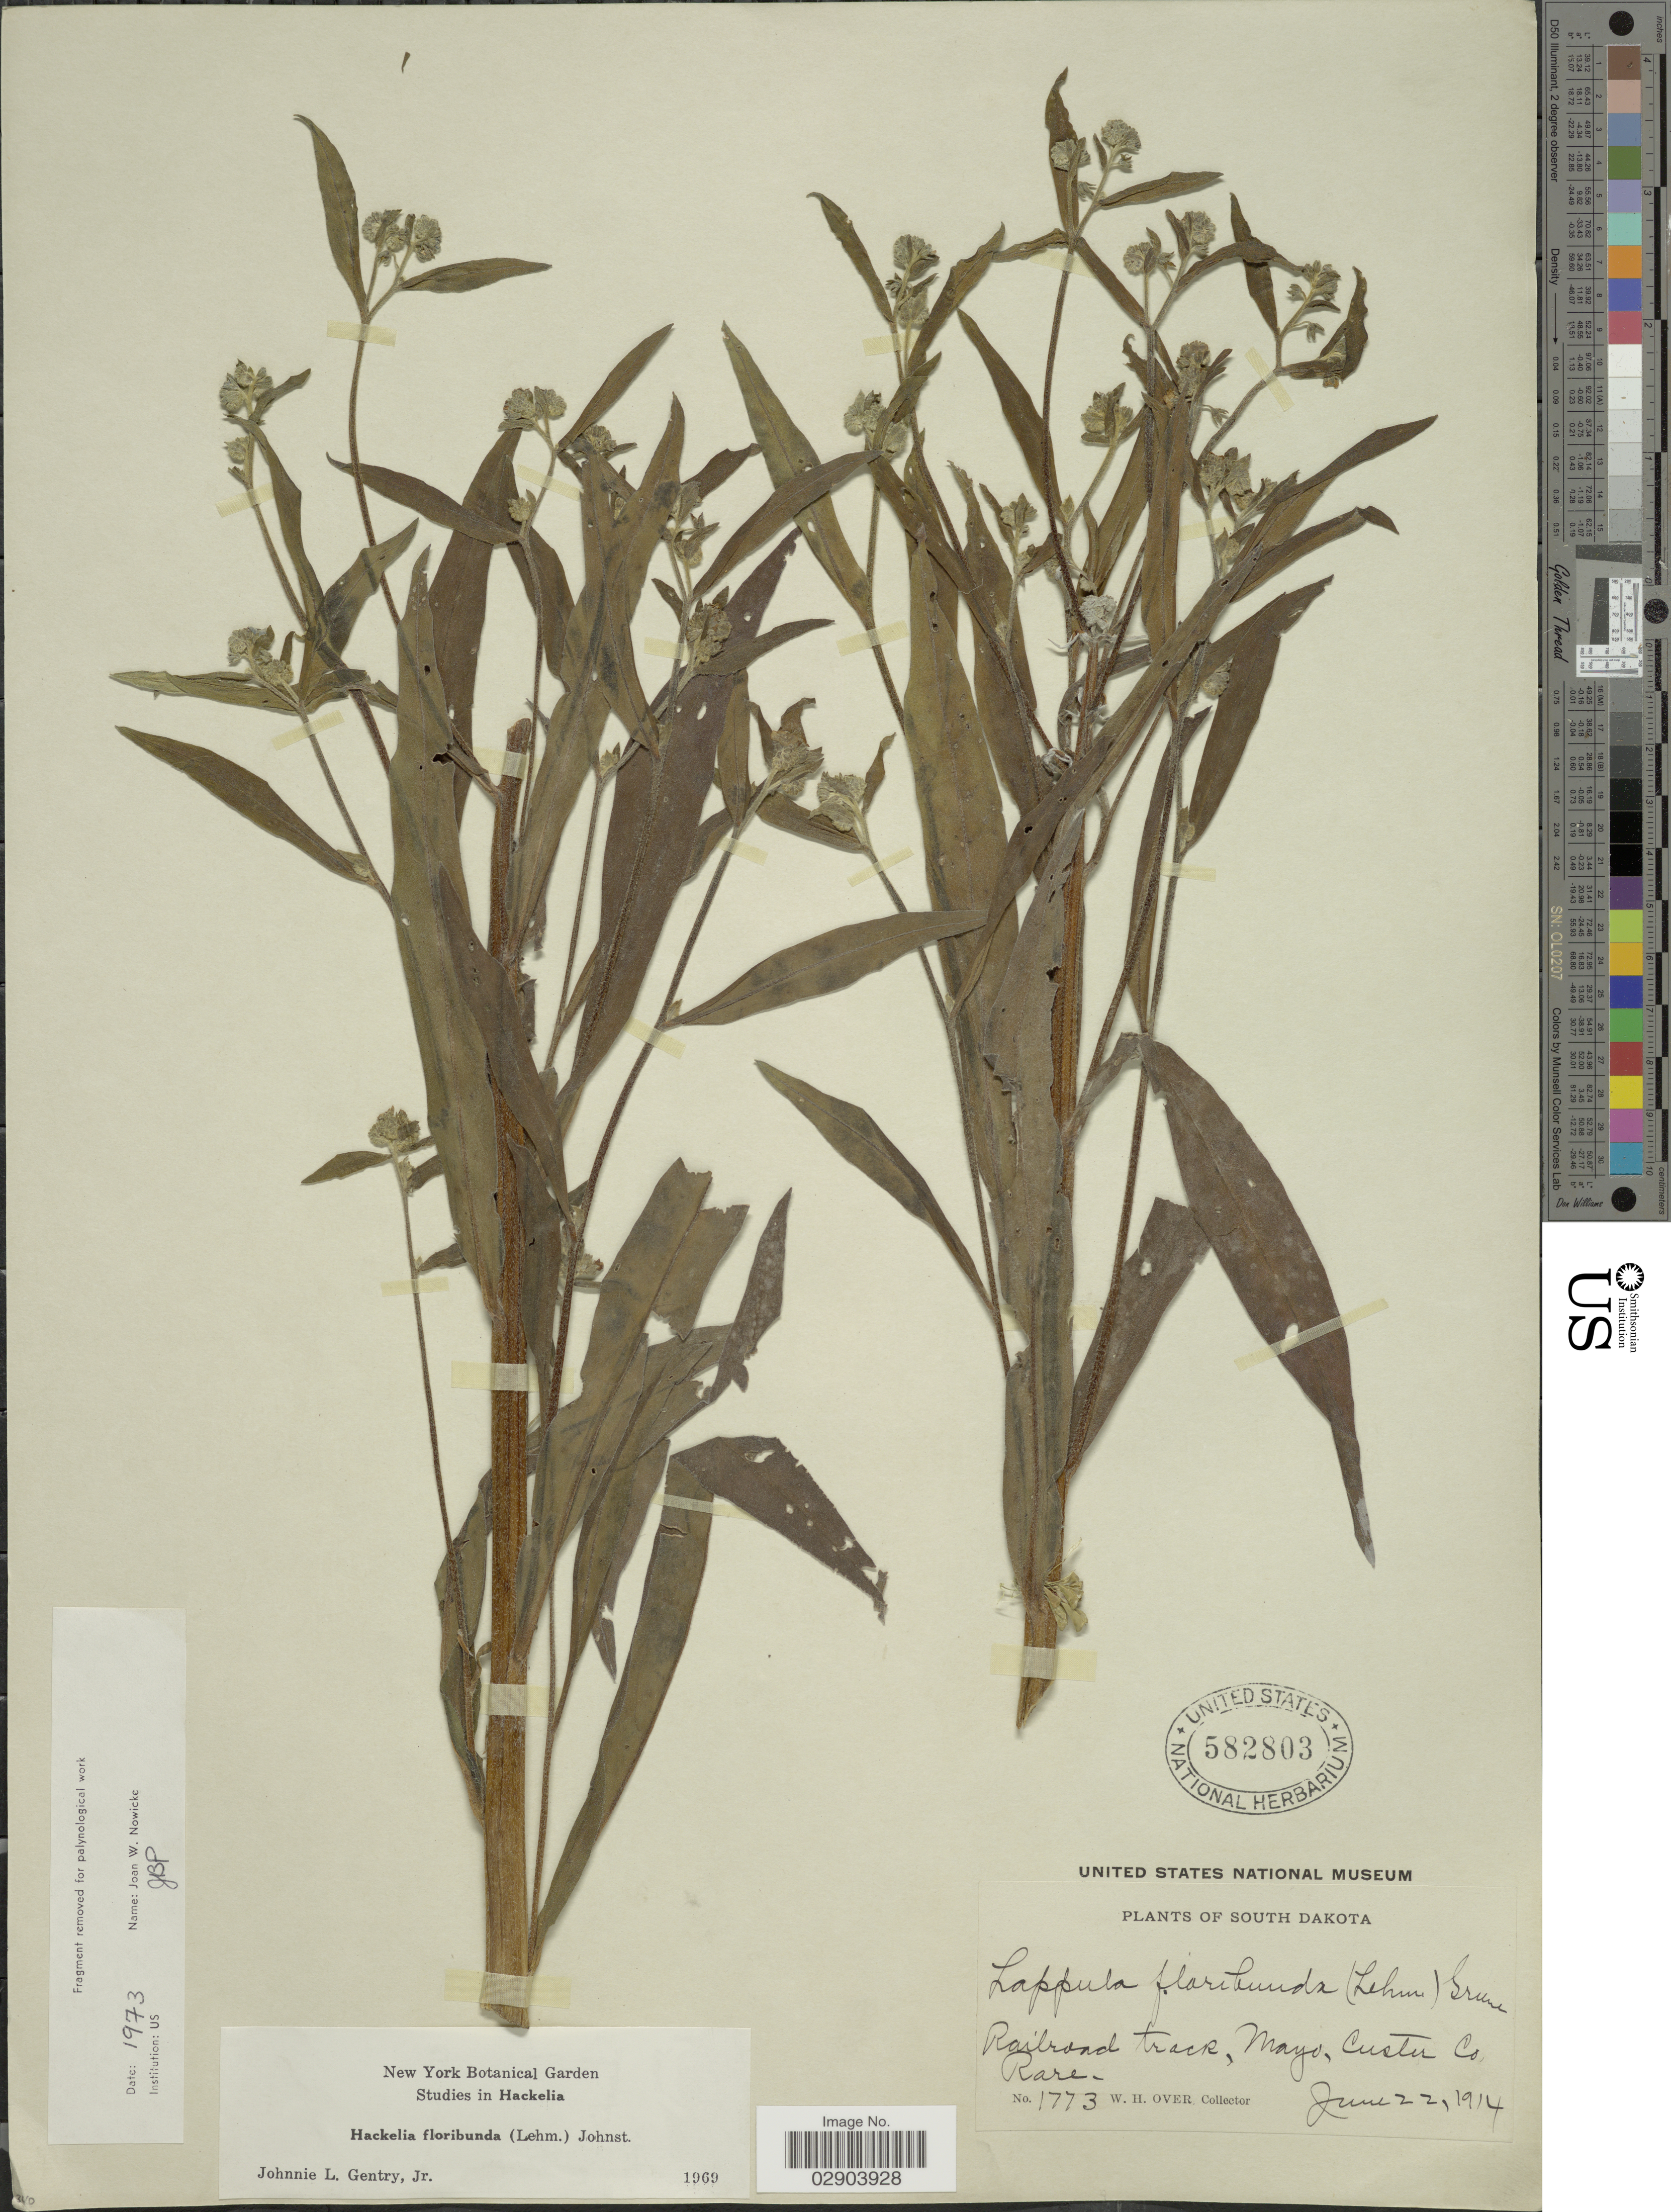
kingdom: Plantae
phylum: Tracheophyta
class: Magnoliopsida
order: Boraginales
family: Boraginaceae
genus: Hackelia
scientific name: Hackelia floribunda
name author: (Lehm.) I.M. Johnst.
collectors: W. Over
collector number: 1773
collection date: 1914-06-22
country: United States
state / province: South Dakota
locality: Railroad track, Mayo, Custer Co.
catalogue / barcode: US 582803